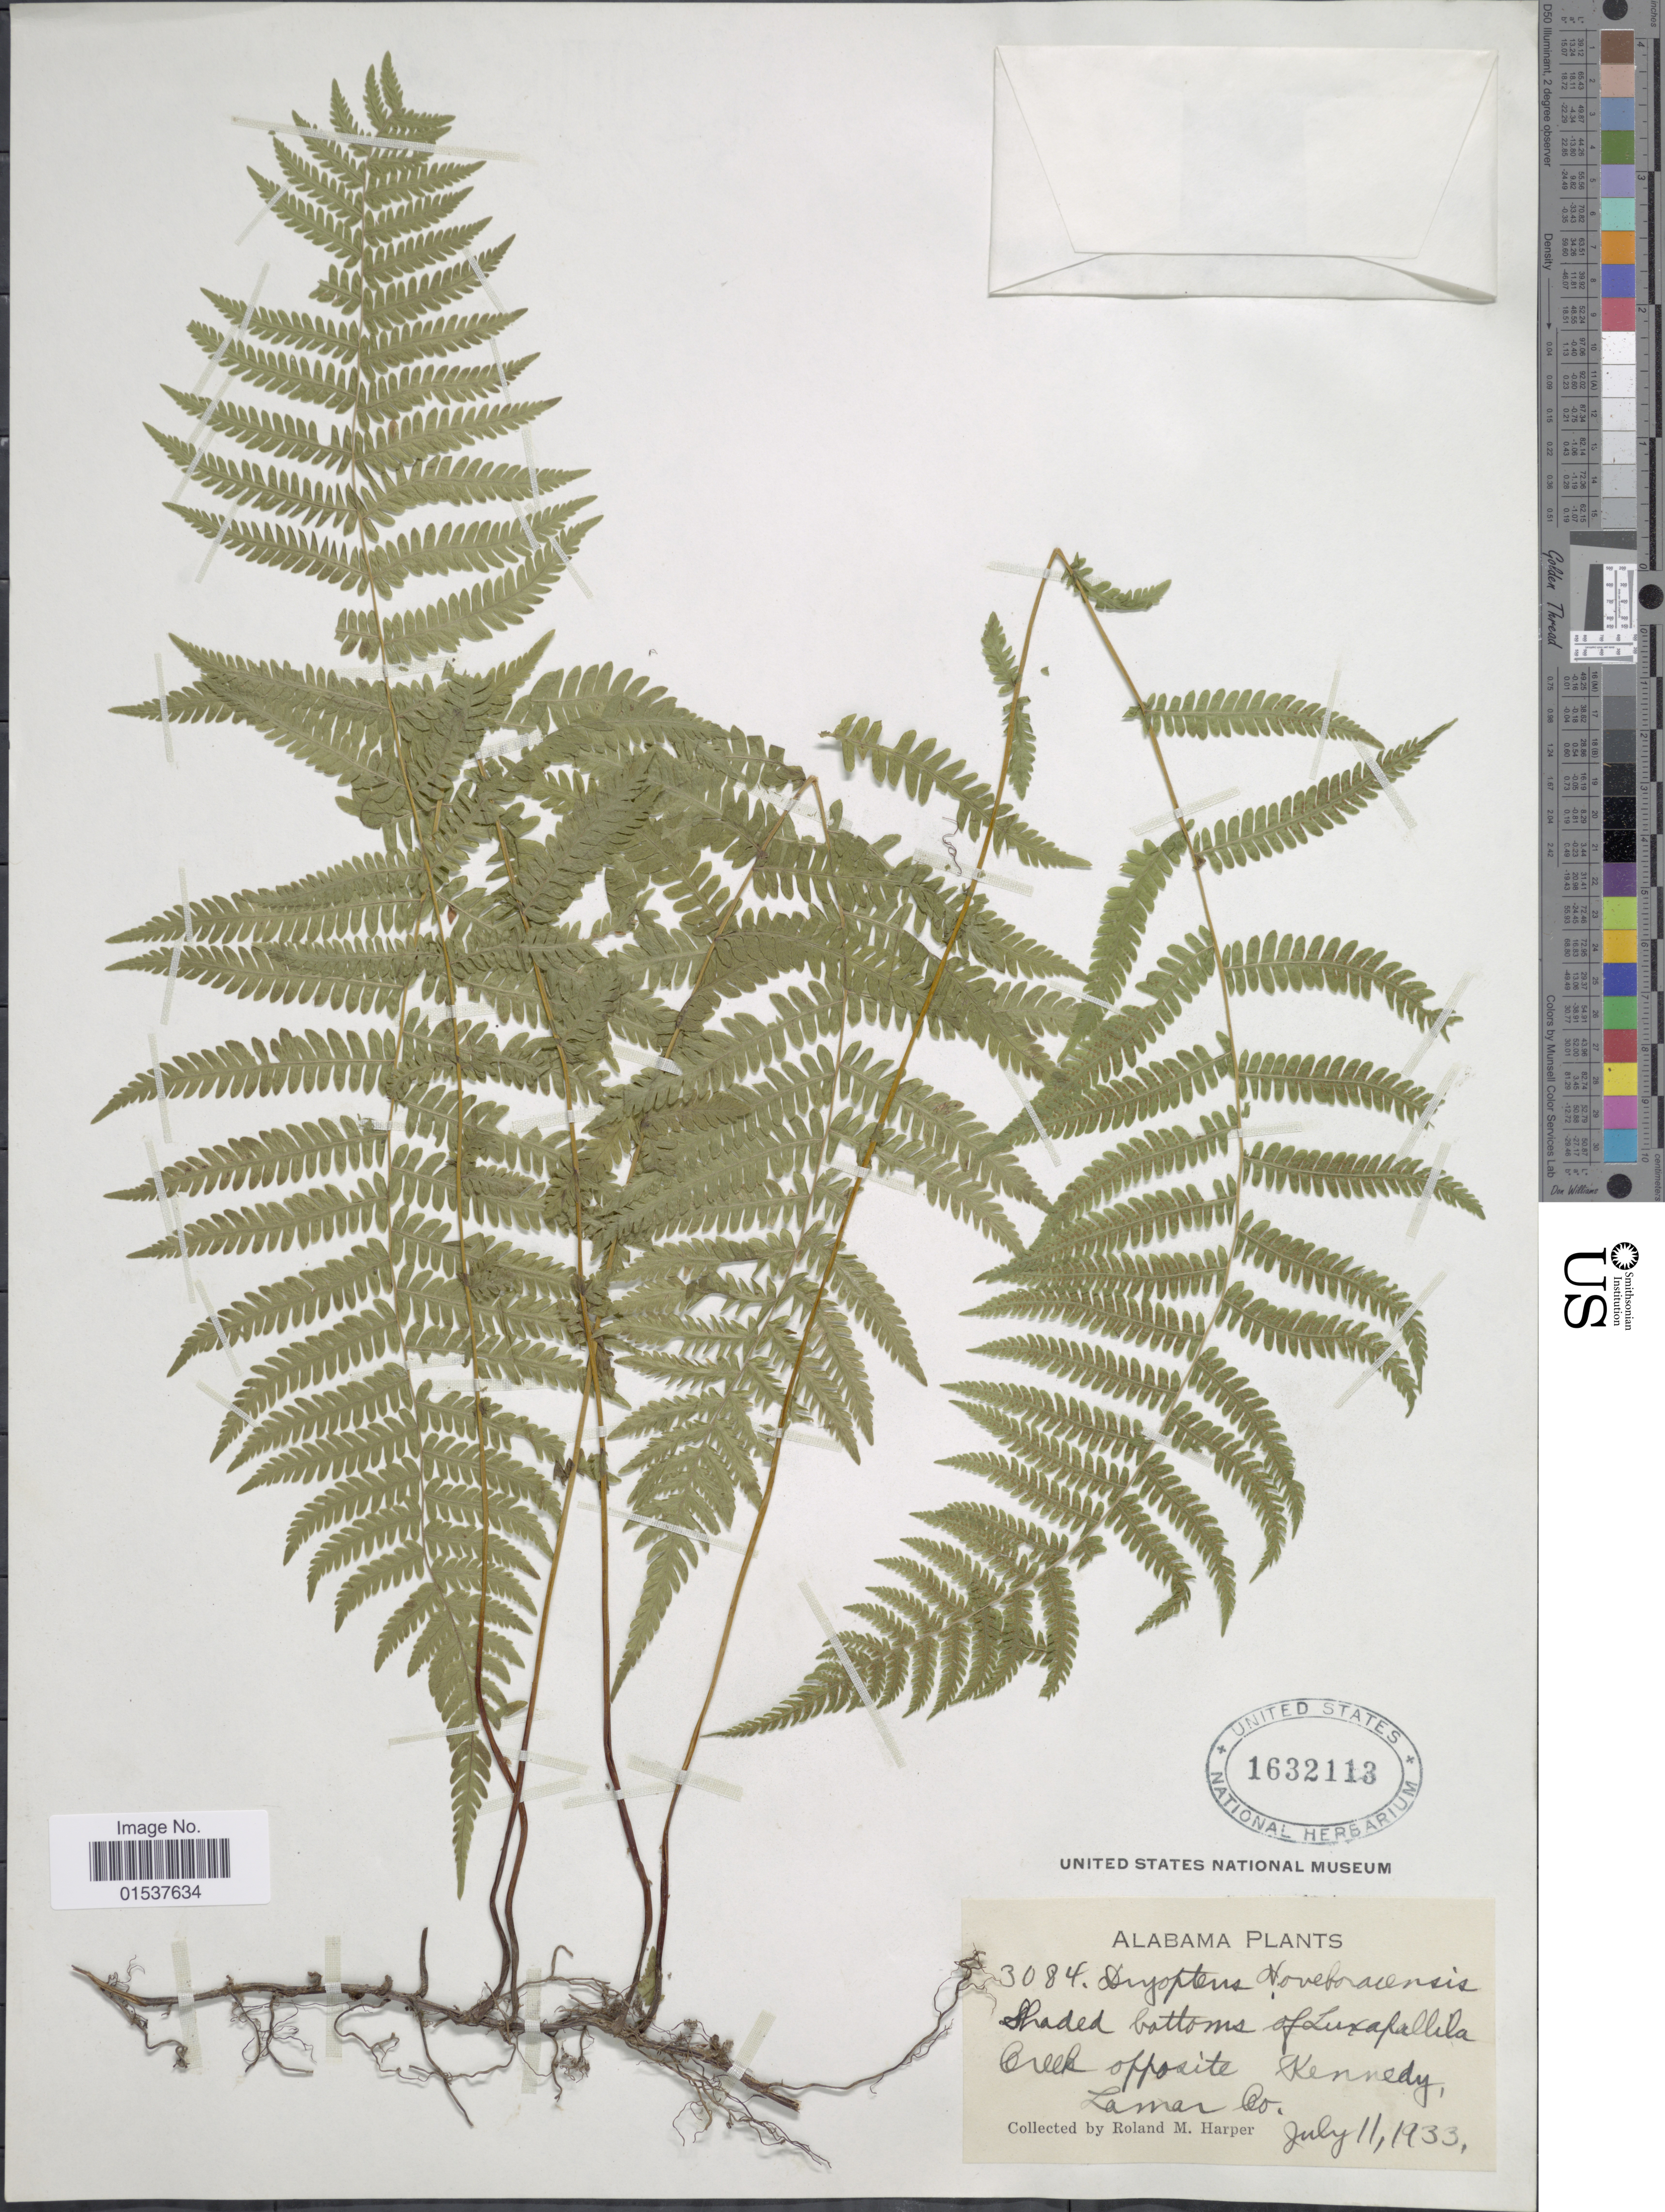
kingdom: Plantae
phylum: Tracheophyta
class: Polypodiopsida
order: Polypodiales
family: Thelypteridaceae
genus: Parathelypteris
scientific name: Parathelypteris noveboracensis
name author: (L.) Ching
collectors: R. M. Harper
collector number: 3084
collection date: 1933-07-11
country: United States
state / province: Alabama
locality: Shaded bottoms of Luxapalila Creek opposite Kenndey, Lamar Co.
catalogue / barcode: US 1632113